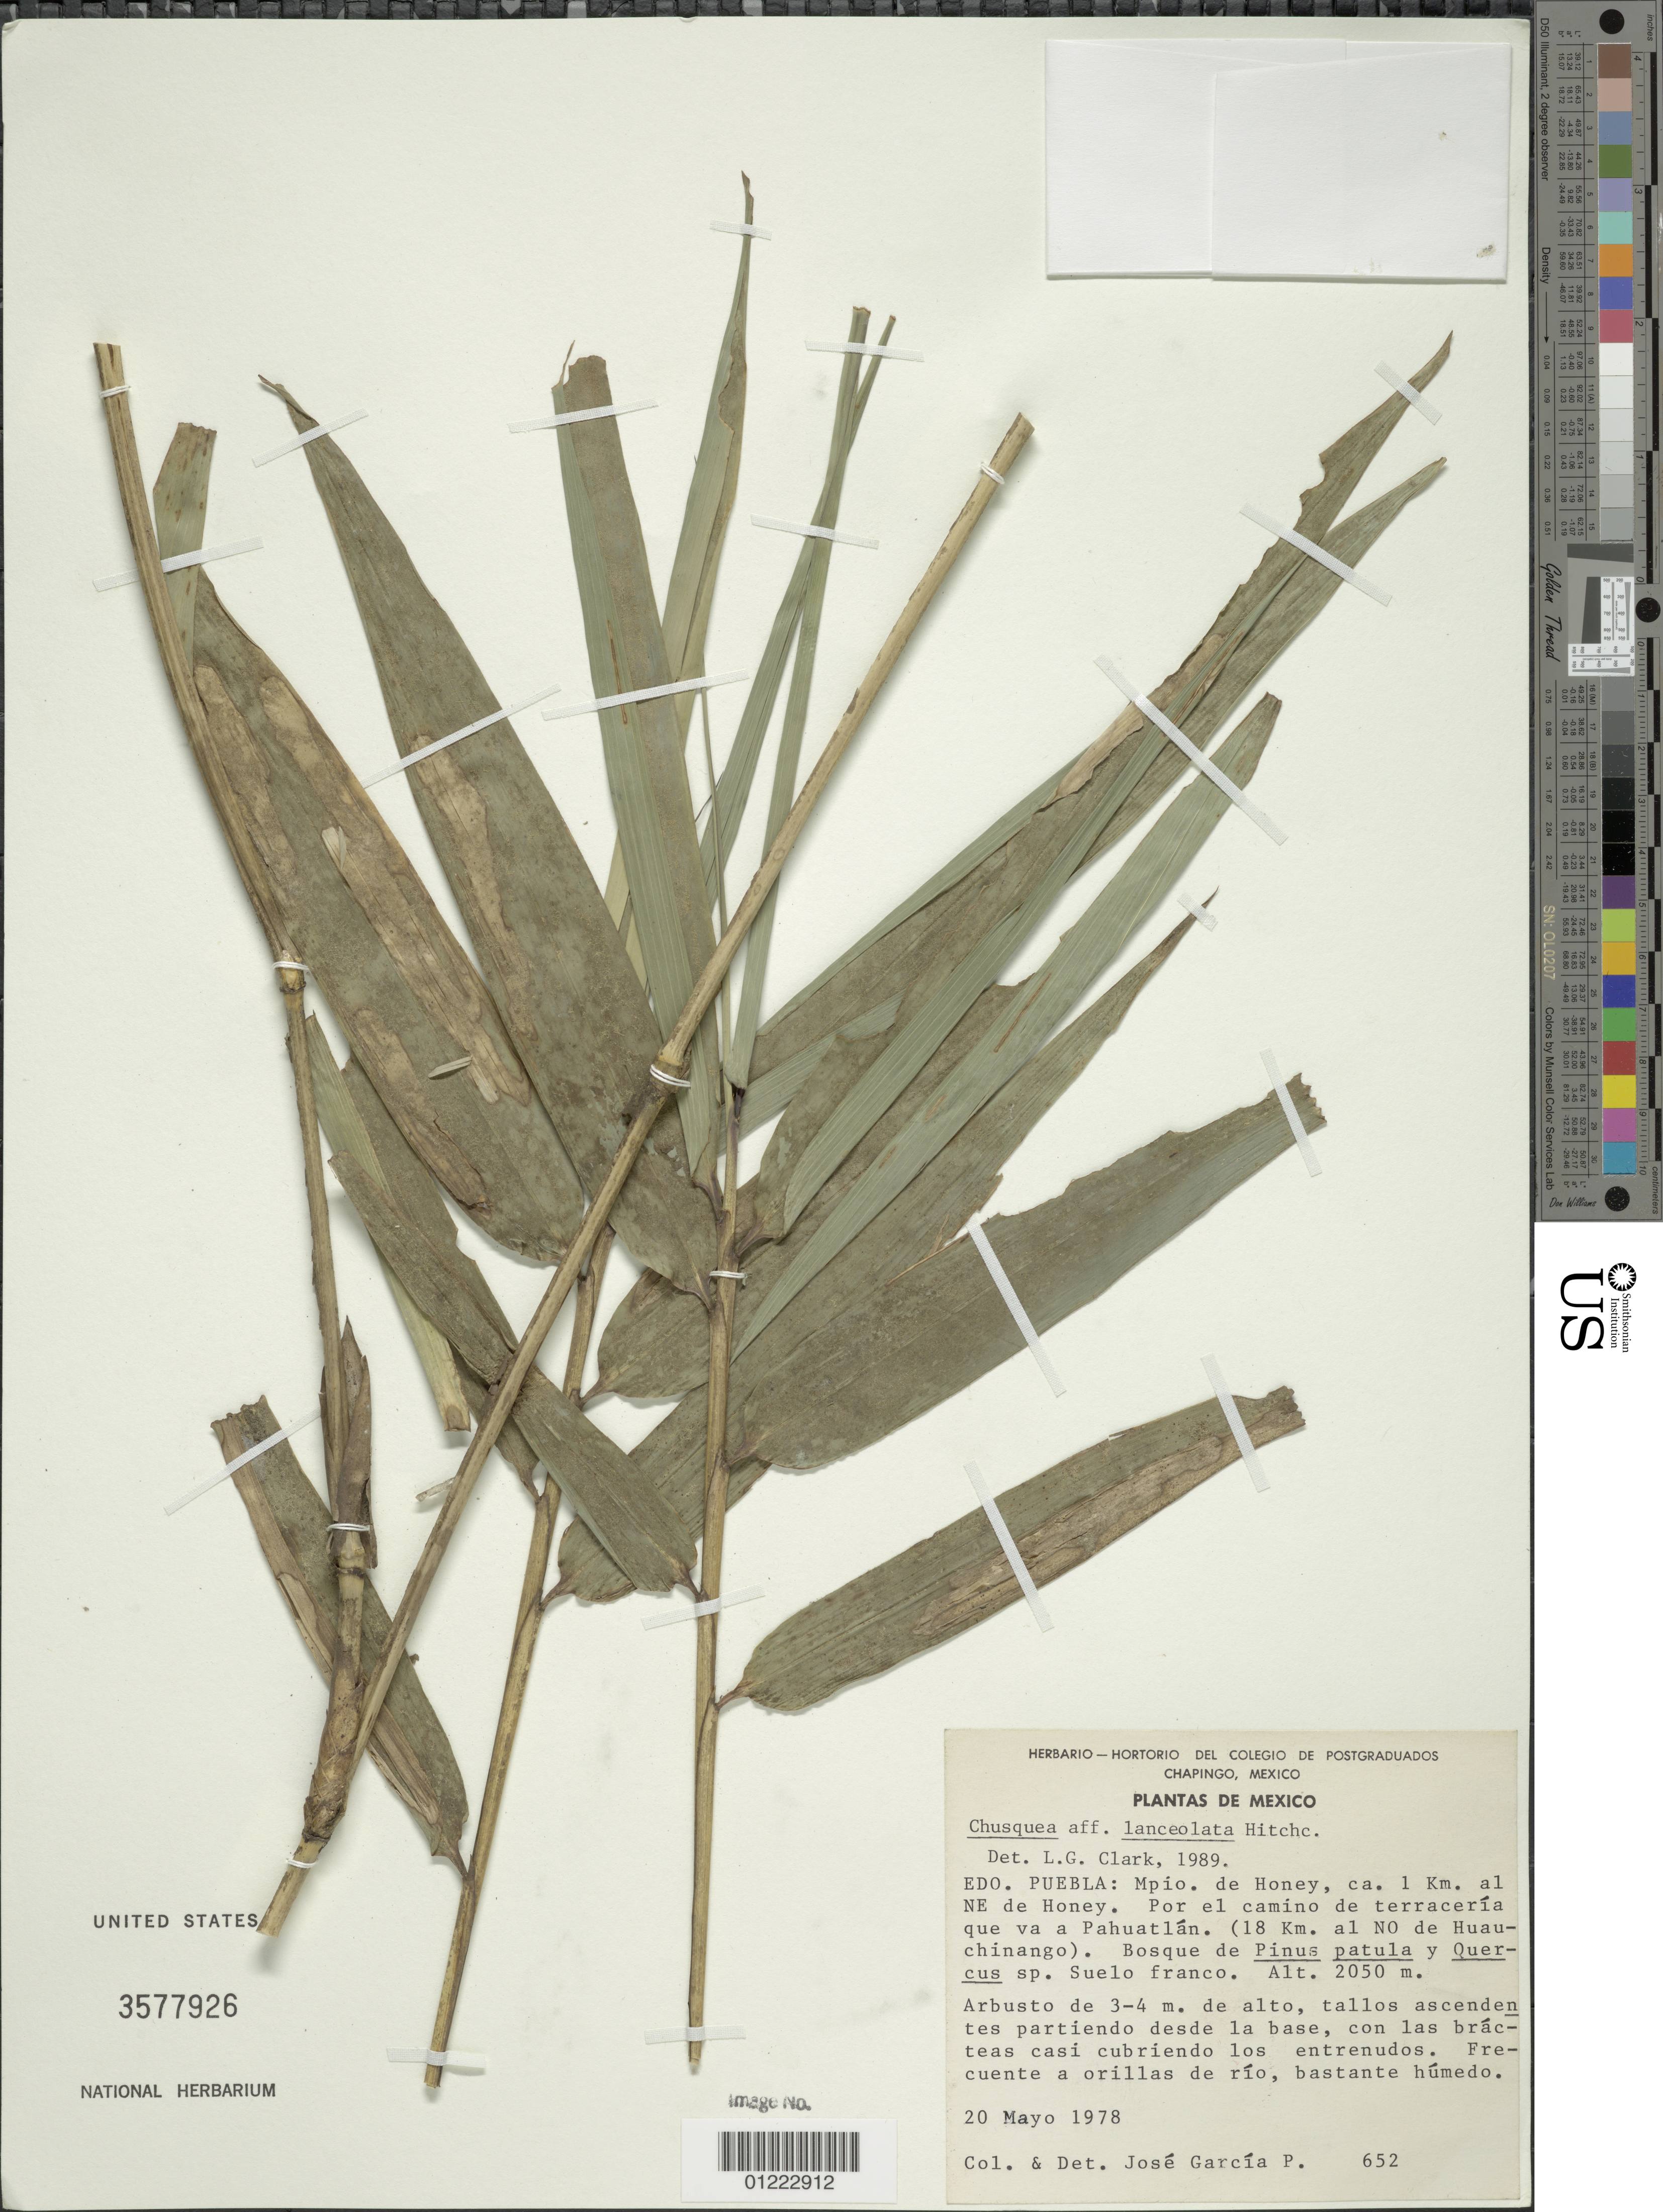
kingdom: Plantae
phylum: Tracheophyta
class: Liliopsida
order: Poales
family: Poaceae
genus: Chusquea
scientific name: Chusquea lanceolata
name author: Hitchc. in C.V. Morton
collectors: J. García-P.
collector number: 652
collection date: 1978-05-20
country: Mexico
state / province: Puebla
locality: Mpio. de Honey, ca. 1 Km. al NE de Honey. Por el camino de terracería que va a Pahuatlan. (18 Km. al NO de Huau- chinango). Suelo franco. ;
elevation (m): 2050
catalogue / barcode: US 3577926